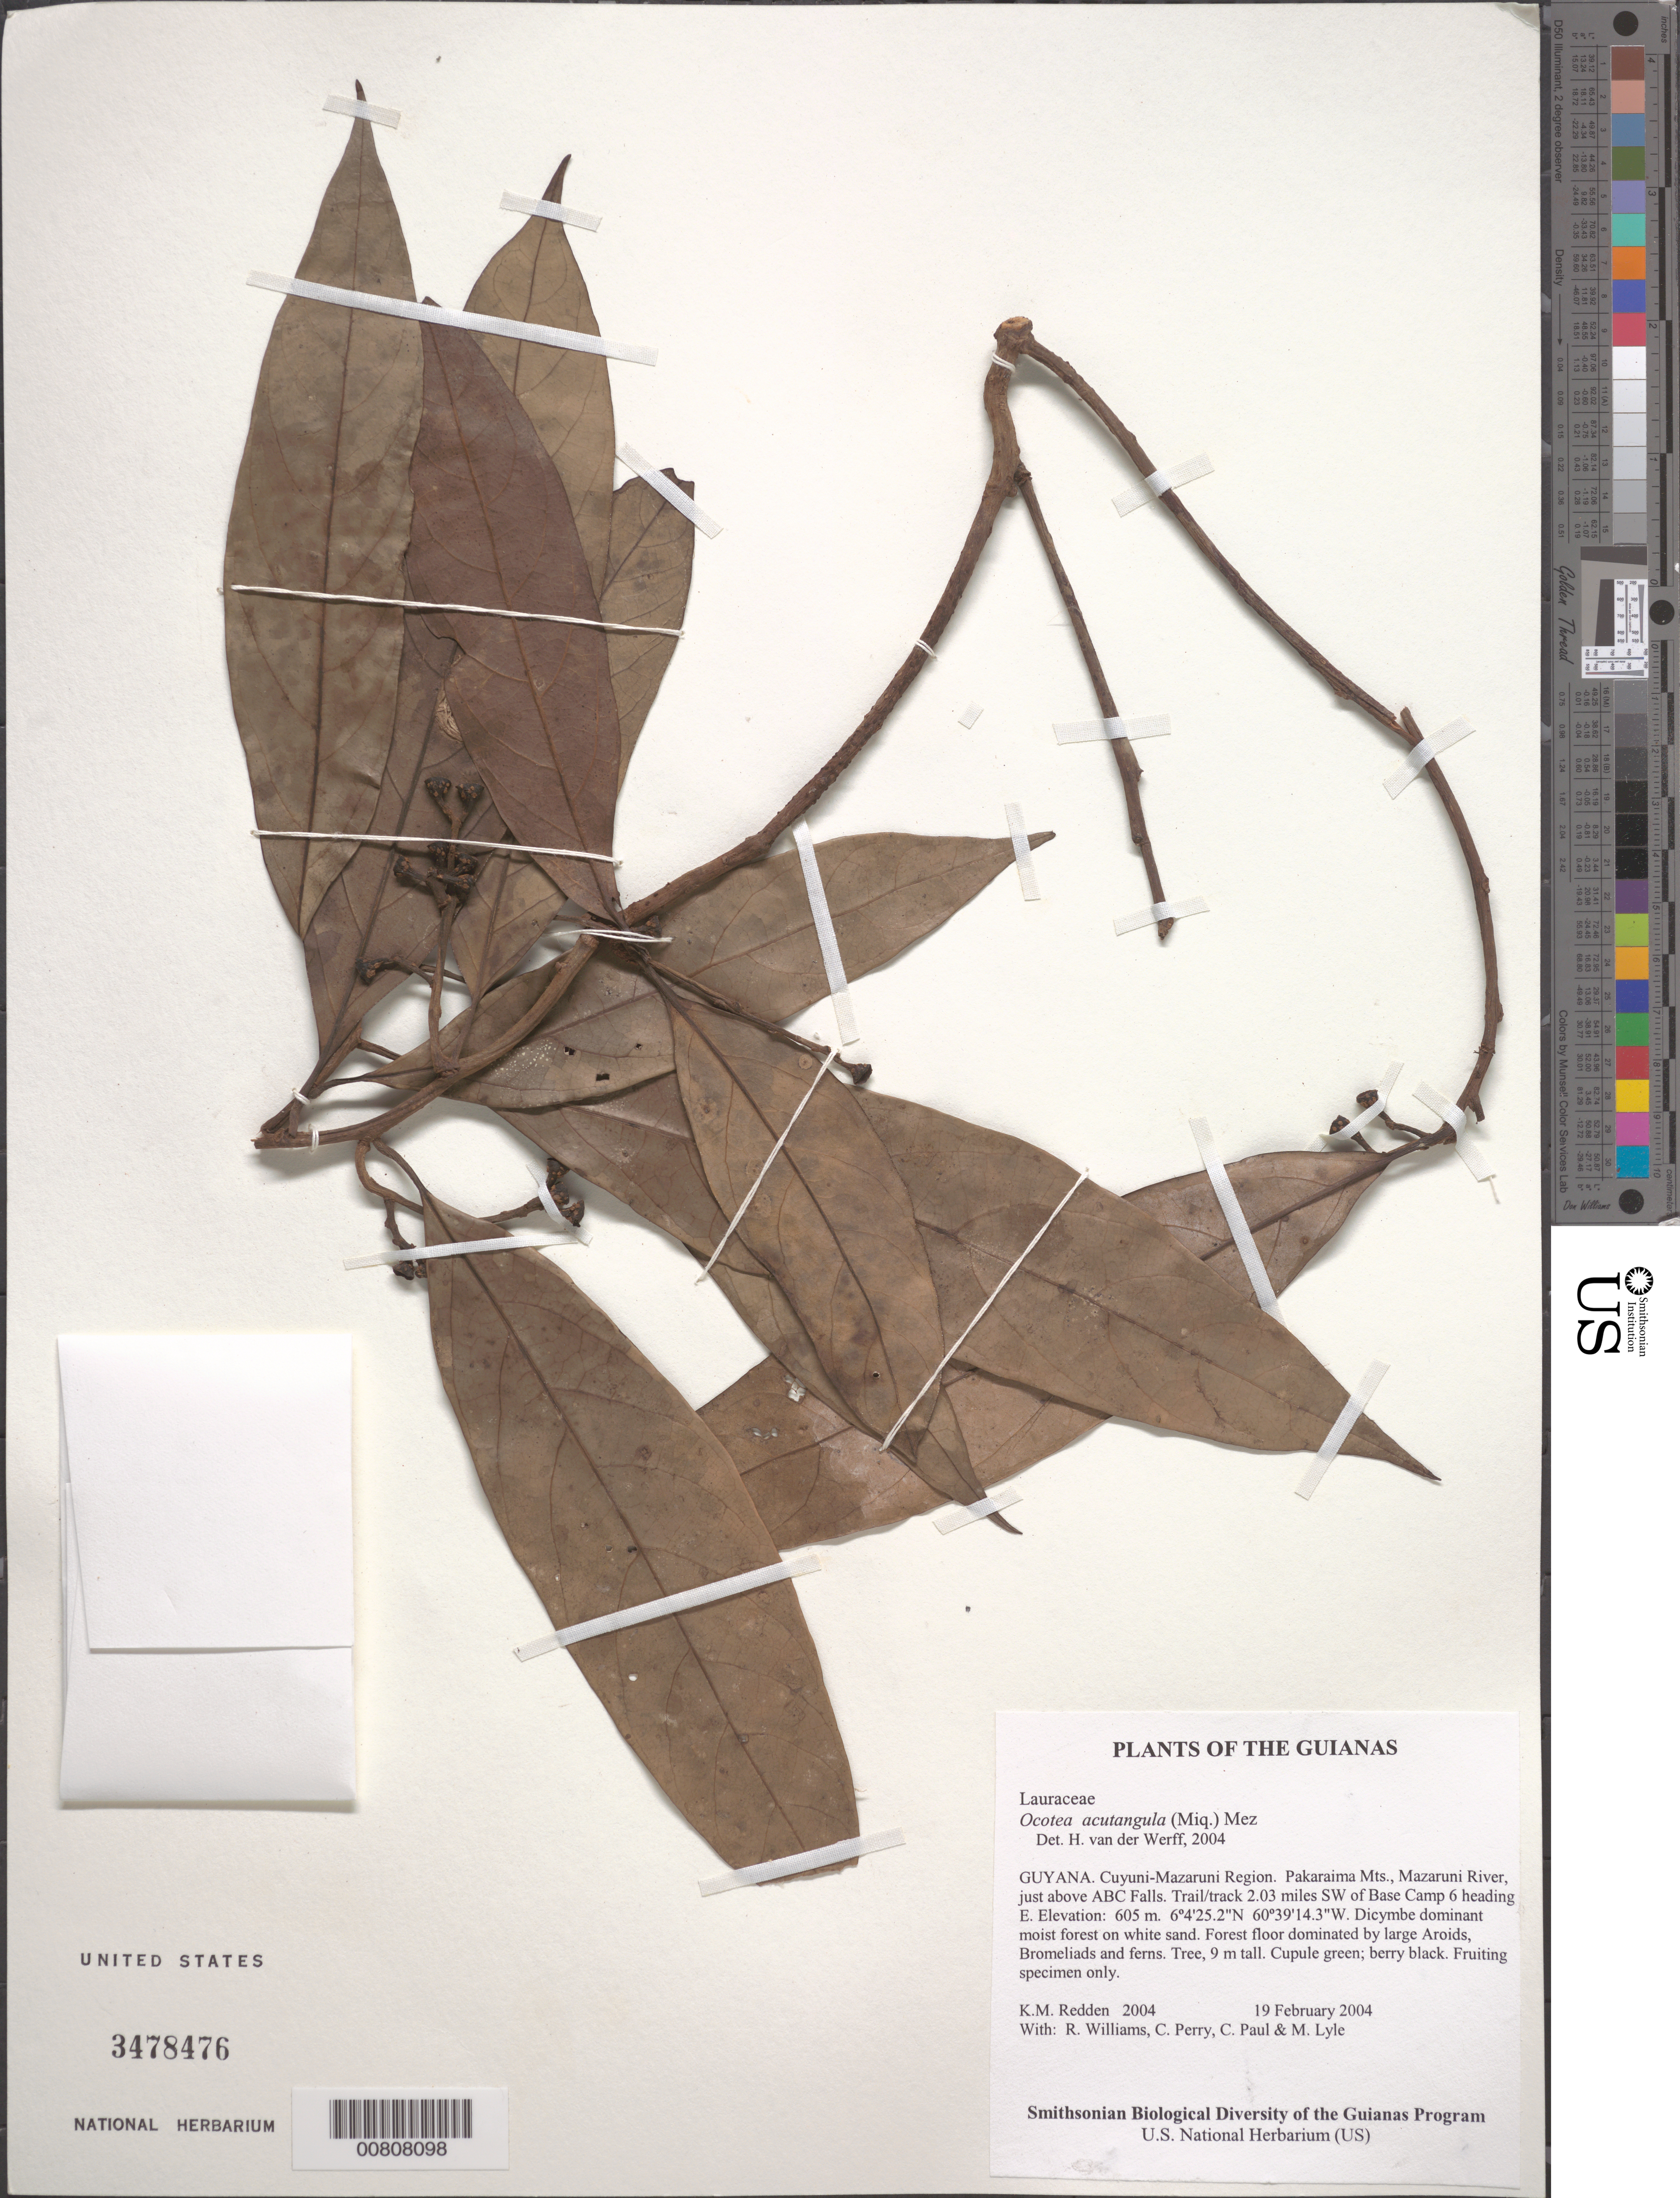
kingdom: Plantae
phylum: Tracheophyta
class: Magnoliopsida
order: Laurales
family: Lauraceae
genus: Ocotea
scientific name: Ocotea acutangula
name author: (Miq.) Mez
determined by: van der Werff, H., (MO), Missouri Botanical Garden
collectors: K. M. Redden, R. Williams, C. Perry, C. Paul & M. Lyle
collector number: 2004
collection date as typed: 19 February 2004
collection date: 2004-02-19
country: Guyana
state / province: Cuyuni-Mazaruni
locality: Pakaraima Mts., Mazaruni River. Just above ABC Falls. Trail/track 2.03 miles SW of Base Camp 6 heading East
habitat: Dicymbe dominant moist forest on white sand. Forest floor dominated by large aroids, bromeliads and ferns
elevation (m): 605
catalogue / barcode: US 3478476